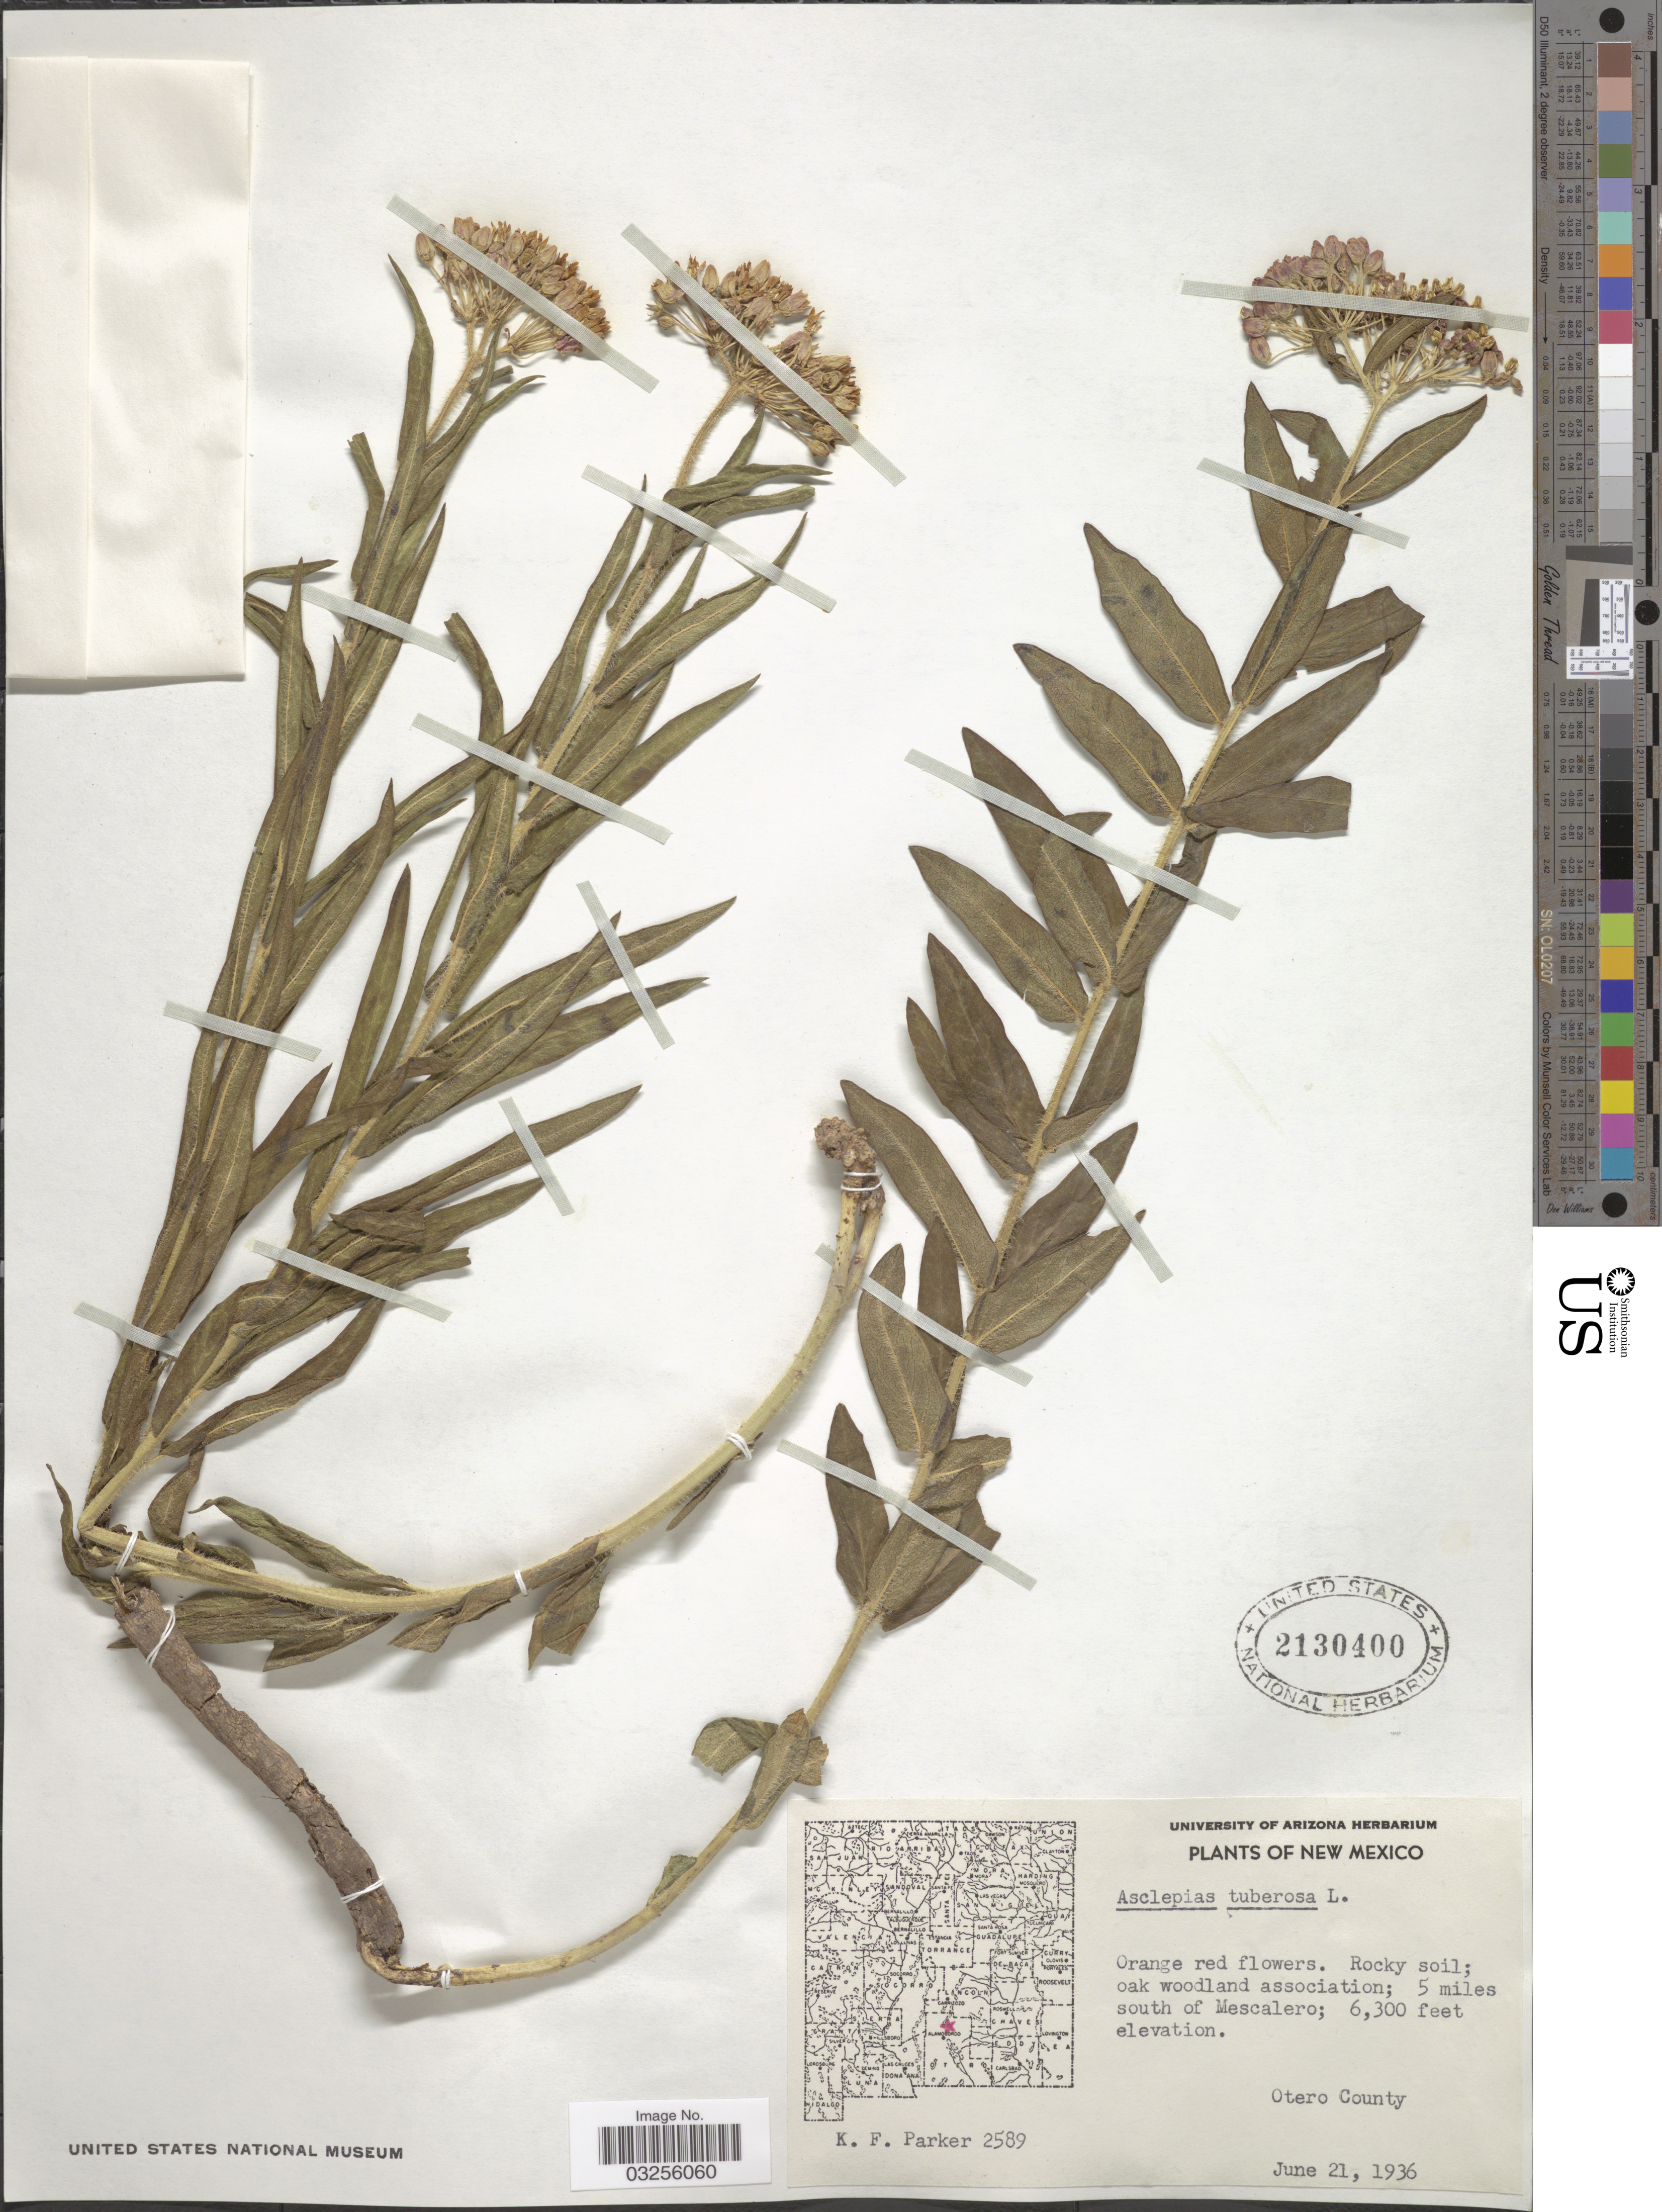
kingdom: Plantae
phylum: Tracheophyta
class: Magnoliopsida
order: Gentianales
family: Apocynaceae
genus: Asclepias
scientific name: Asclepias tuberosa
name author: L.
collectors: K. F. Parker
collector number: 2589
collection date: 1936-06-21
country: United States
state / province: New Mexico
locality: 5 miles south of Mescalero. Otero County.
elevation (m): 1920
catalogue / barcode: US 2130400